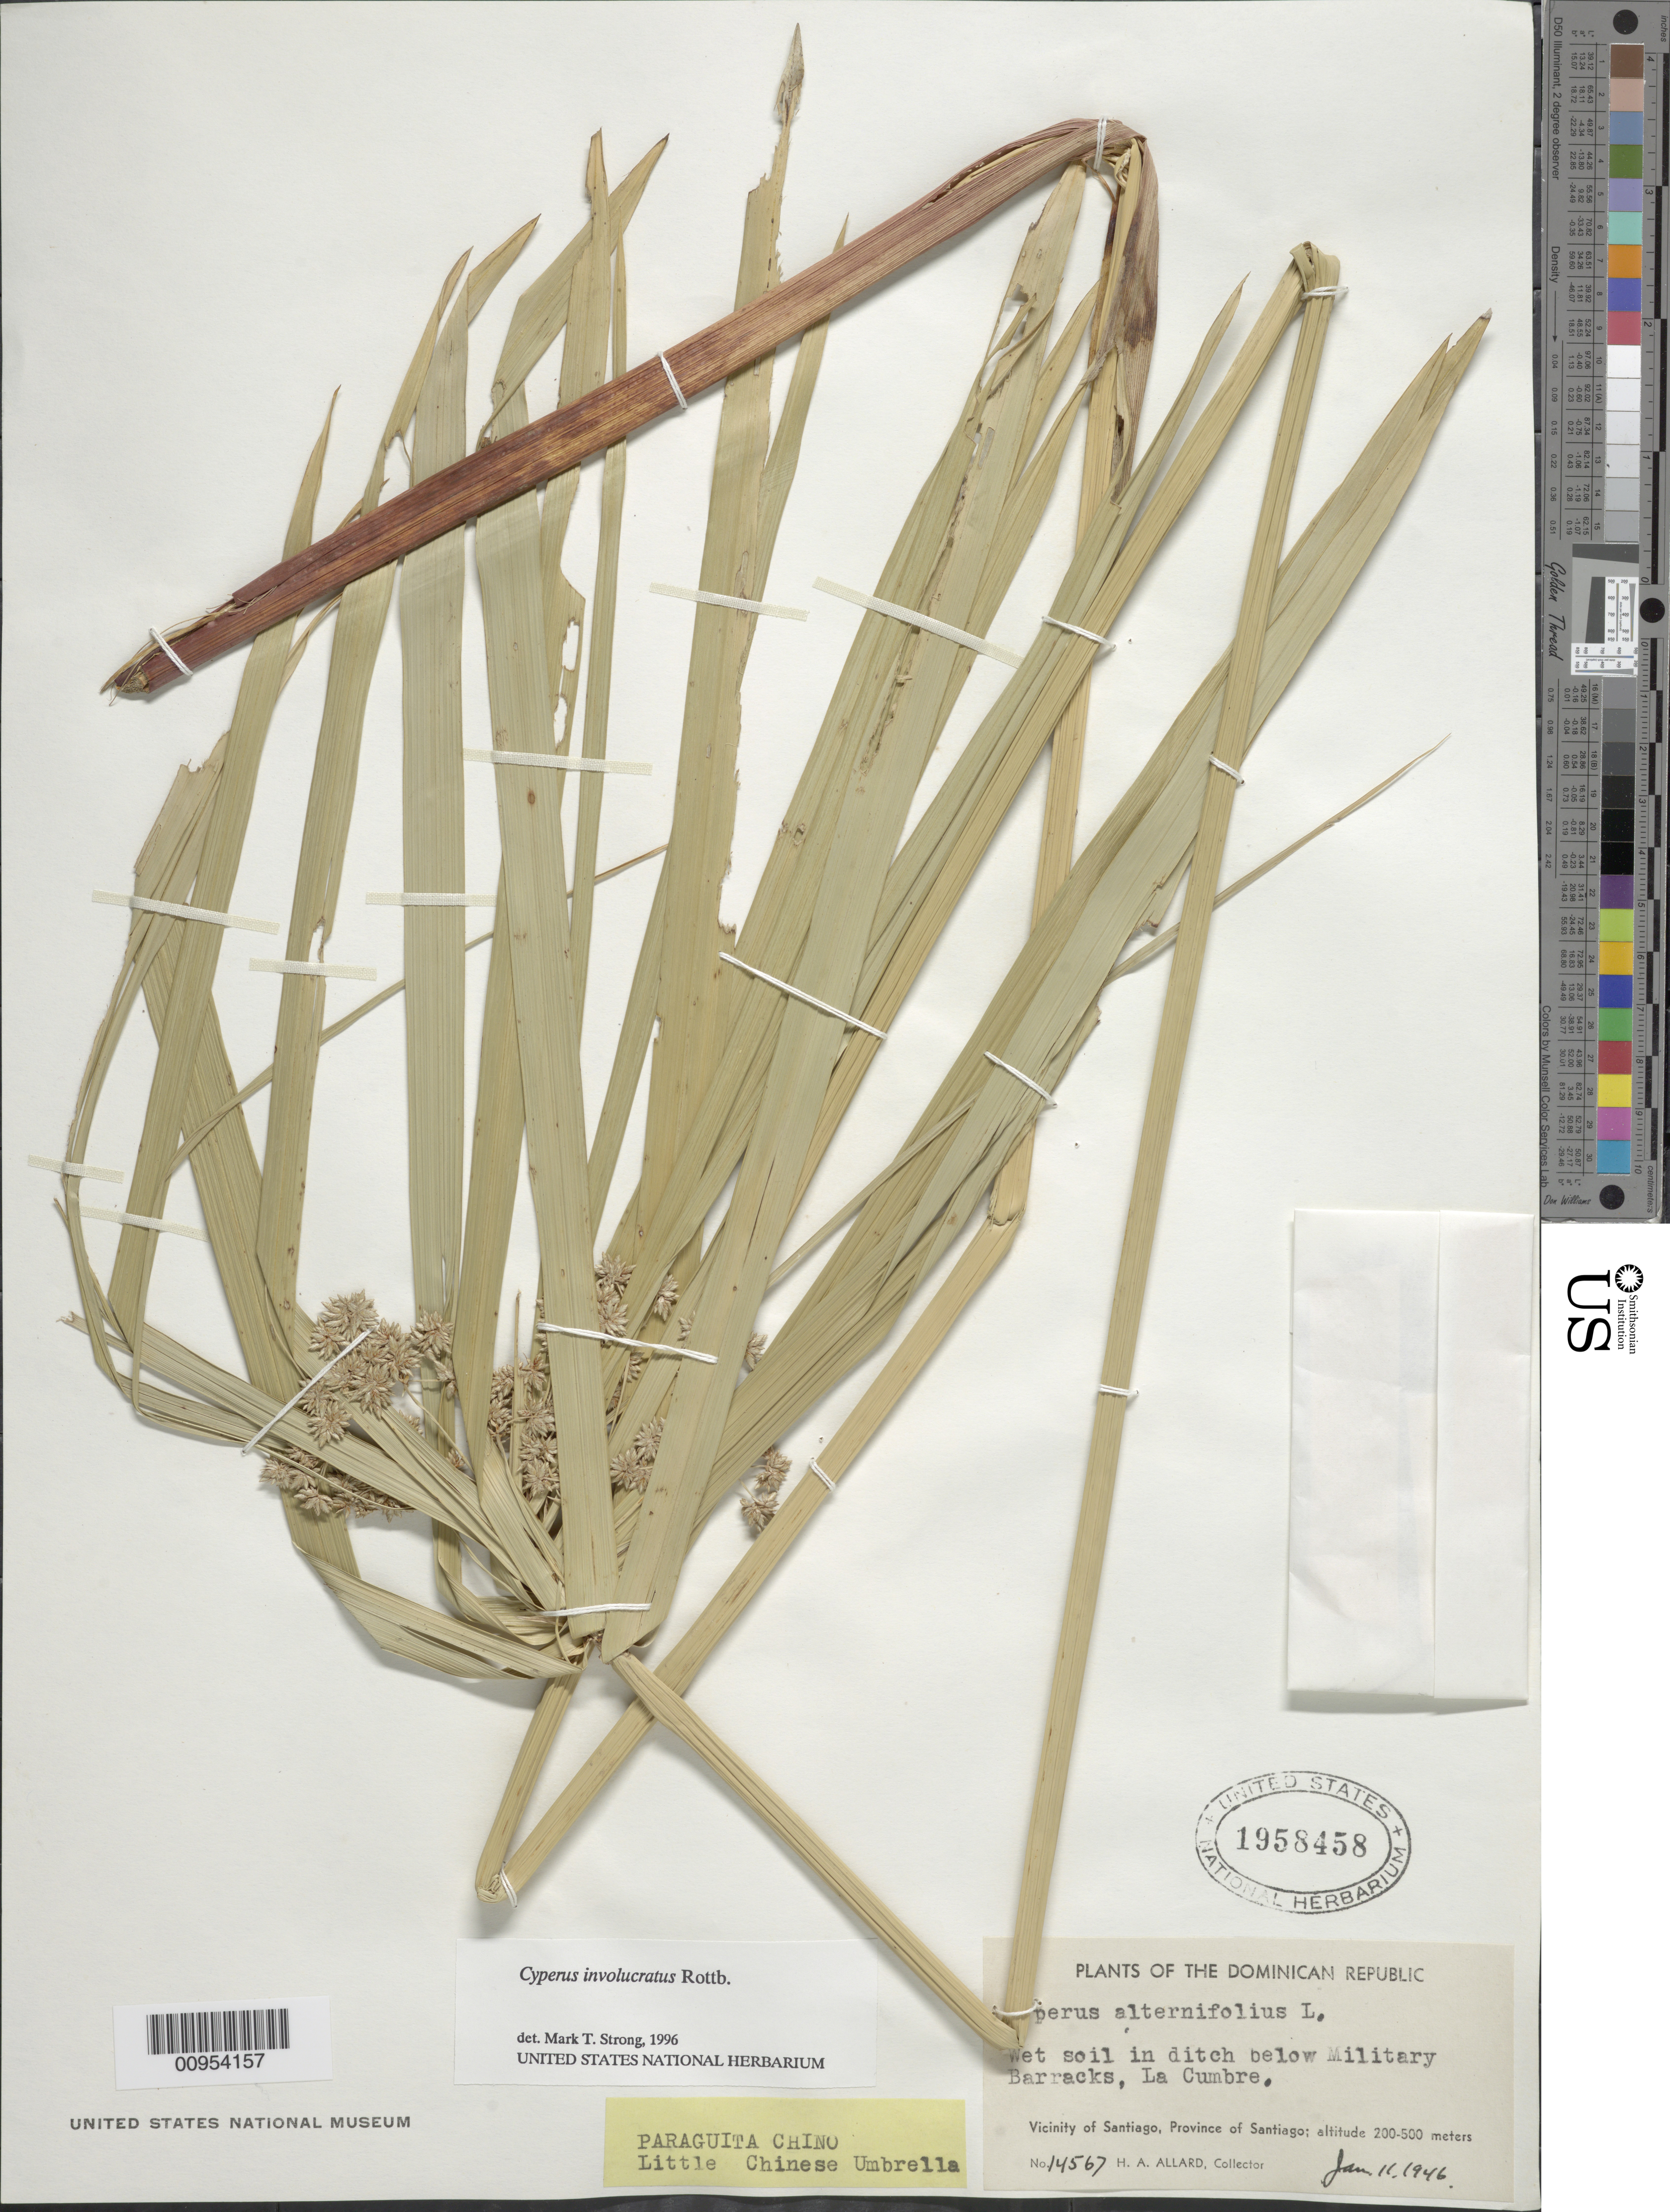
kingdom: Plantae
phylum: Tracheophyta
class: Liliopsida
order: Poales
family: Cyperaceae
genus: Cyperus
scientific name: Cyperus involucratus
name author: Rottb.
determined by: Strong, M. T., (US), Smithsonian Institution - National Museum of Natural History (UNITED STATES)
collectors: H. A. Allard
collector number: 14567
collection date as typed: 11 Jan 1946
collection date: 1946-01-11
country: Dominican Republic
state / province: Santiago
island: Hispaniola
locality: Vicinity of Santiago, ditch below Military Barracks, La Cumbre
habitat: Wet soil in ditch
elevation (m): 200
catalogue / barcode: US 1958458